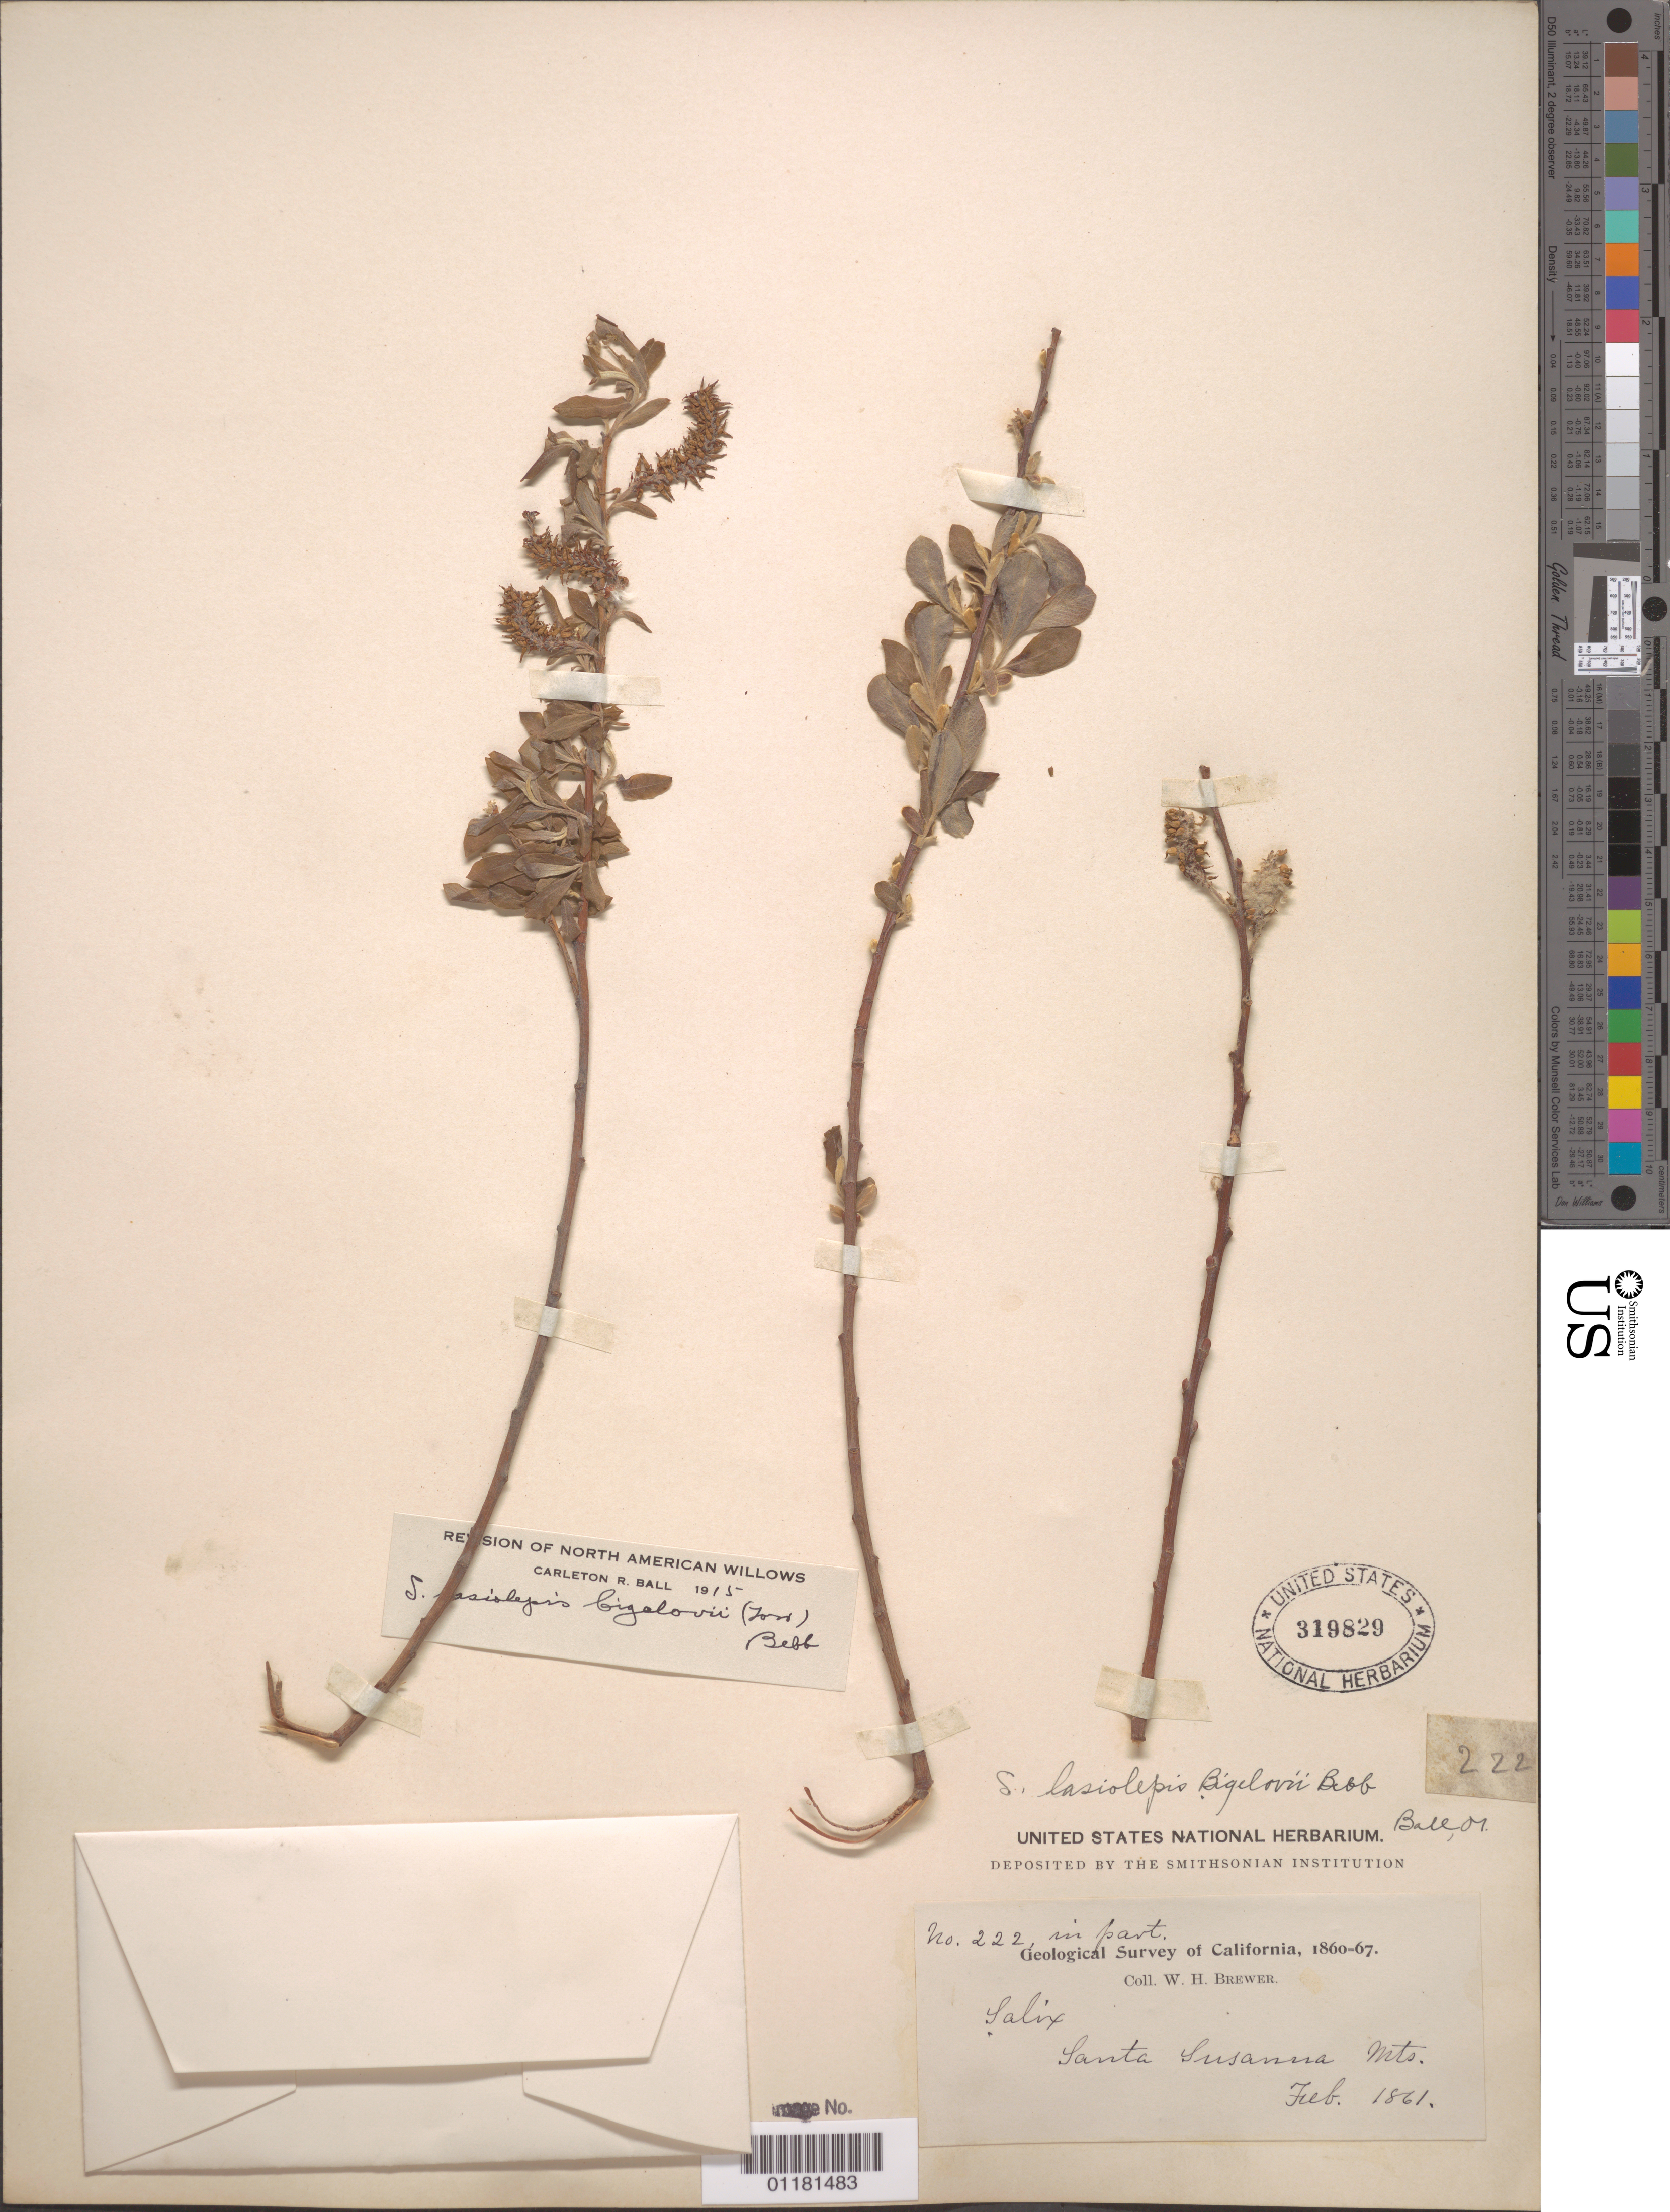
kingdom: Plantae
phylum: Tracheophyta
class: Magnoliopsida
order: Malpighiales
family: Salicaceae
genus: Salix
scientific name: Salix lasiolepis var. bigelovii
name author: Benth.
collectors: W. H. Brewer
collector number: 222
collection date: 1861-02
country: United States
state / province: California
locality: Santa Susanna Mts.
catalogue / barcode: US 319829